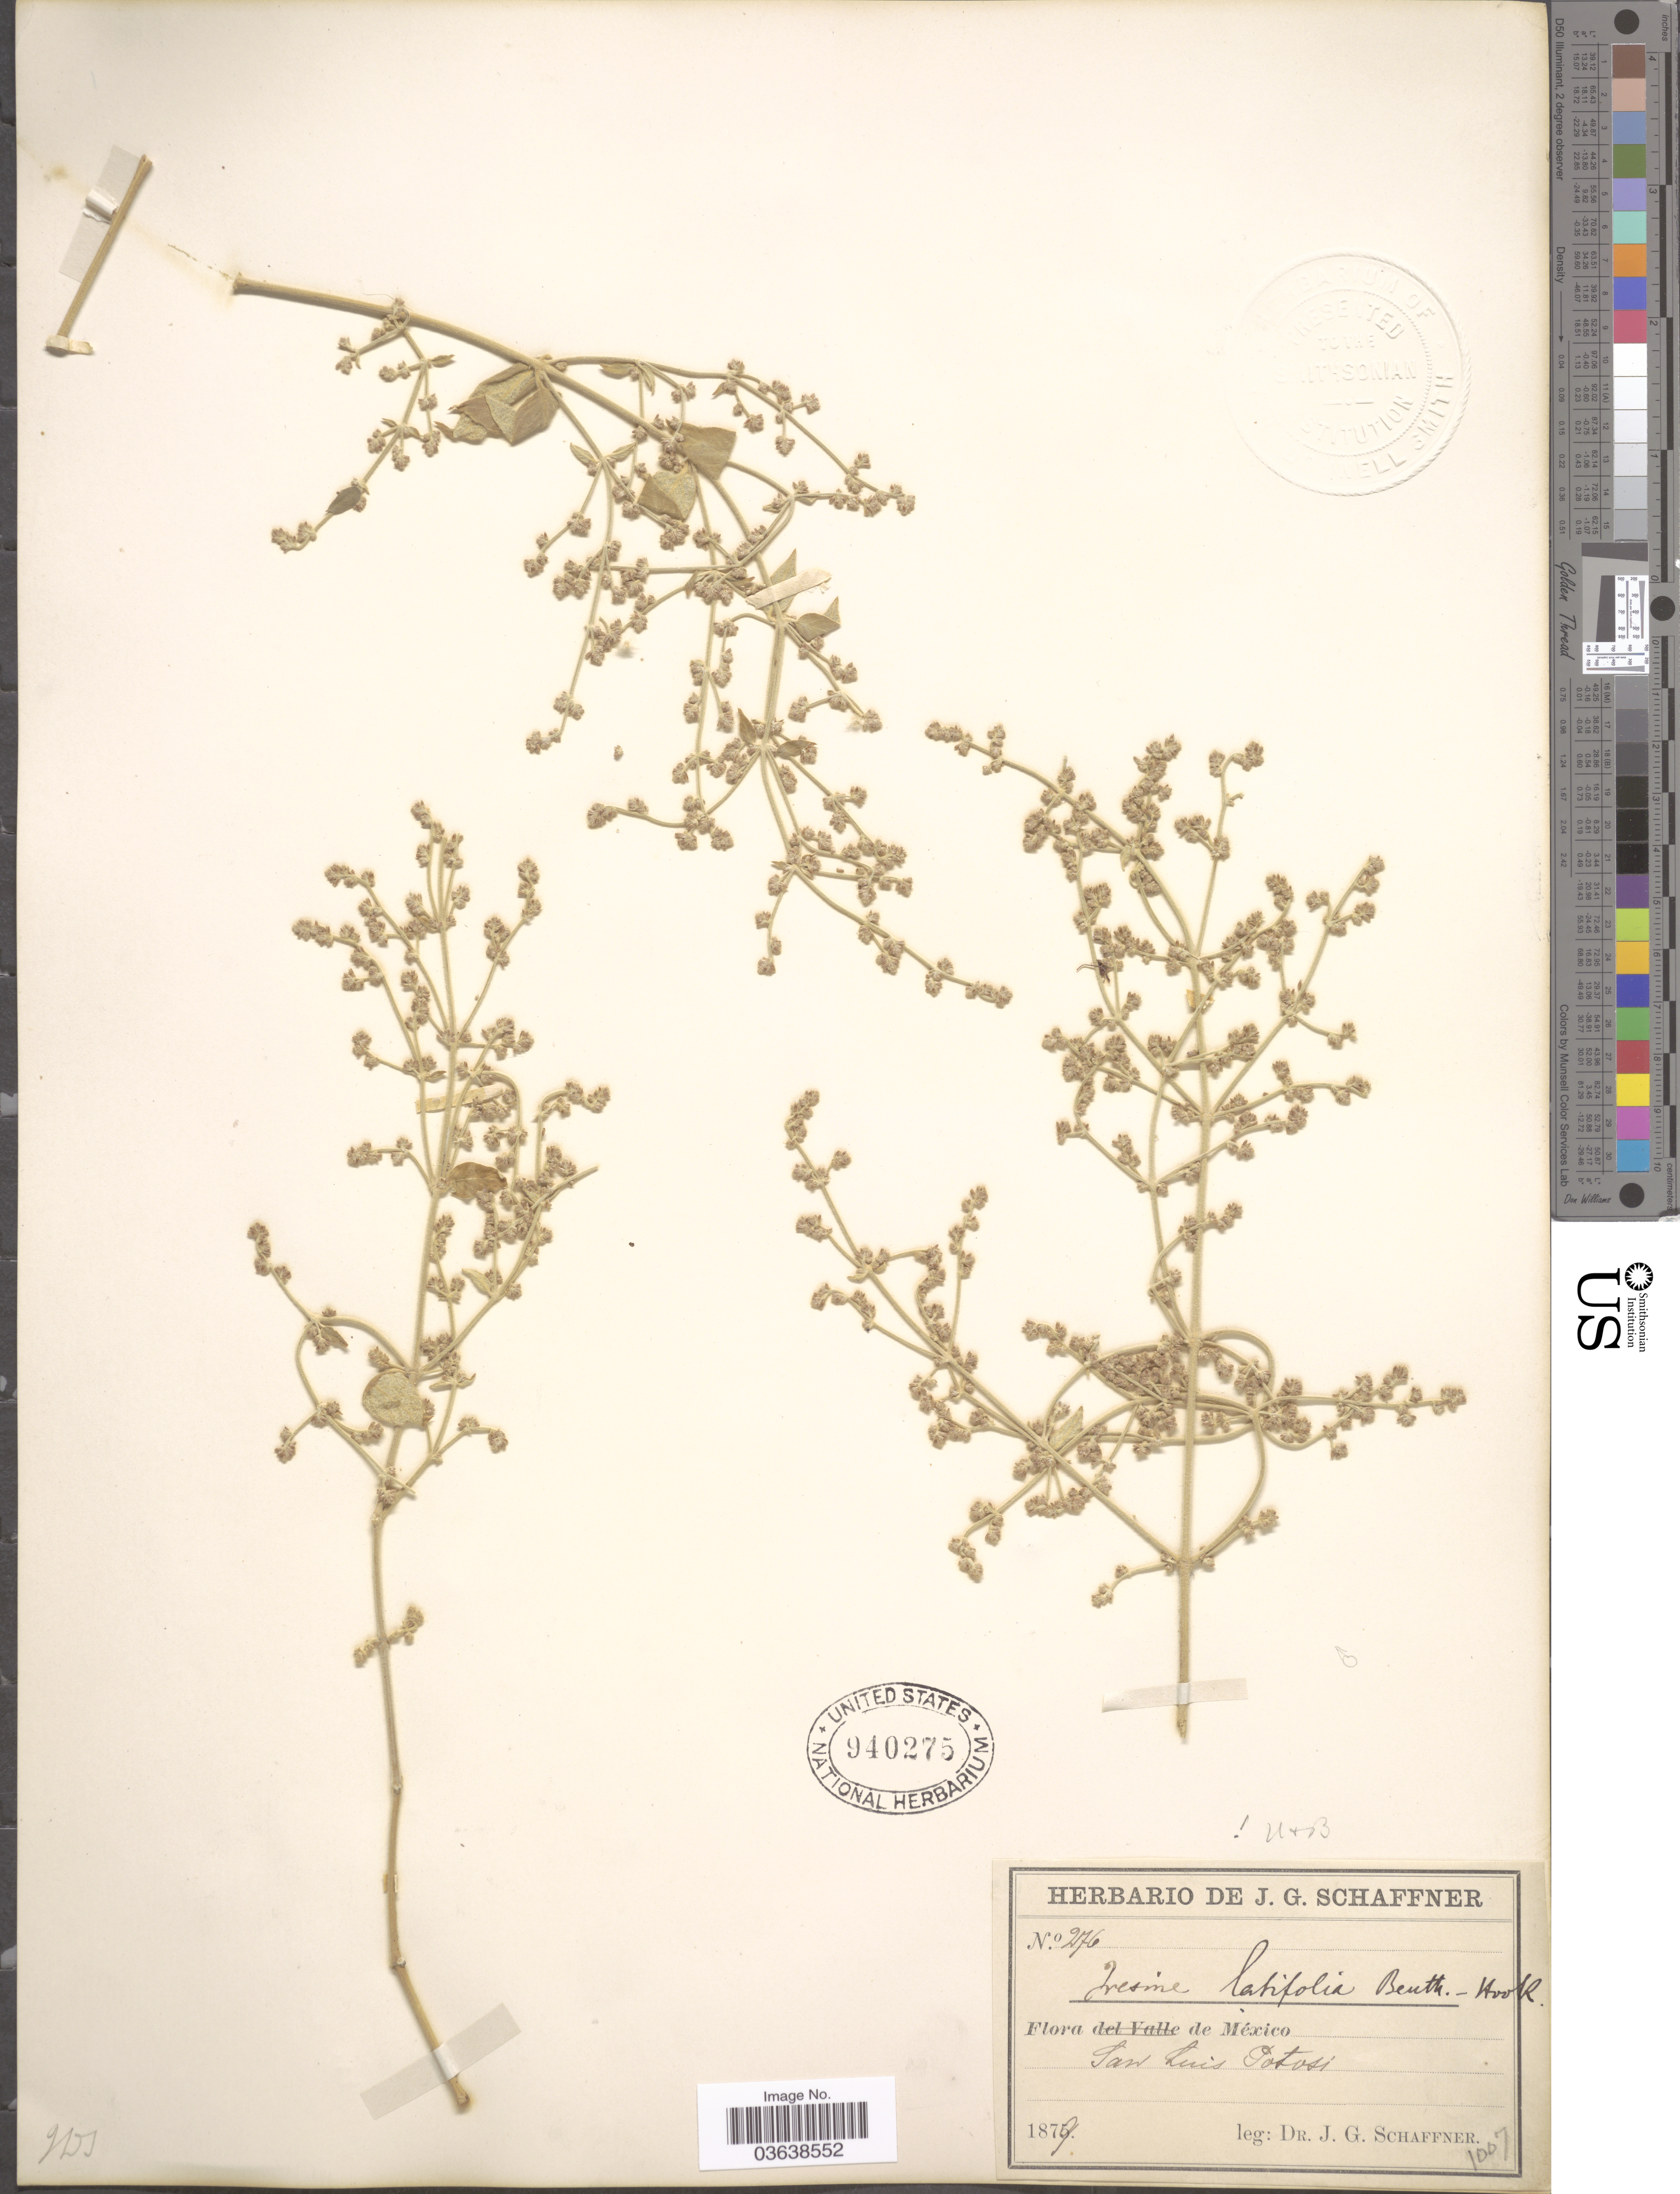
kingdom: Plantae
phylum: Tracheophyta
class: Magnoliopsida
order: Caryophyllales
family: Amaranthaceae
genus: Iresine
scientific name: Iresine calea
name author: (Ibáñez) Standl.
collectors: J. G. Schaffner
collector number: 276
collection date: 1879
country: Mexico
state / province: San Luis Potosí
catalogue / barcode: US 940275